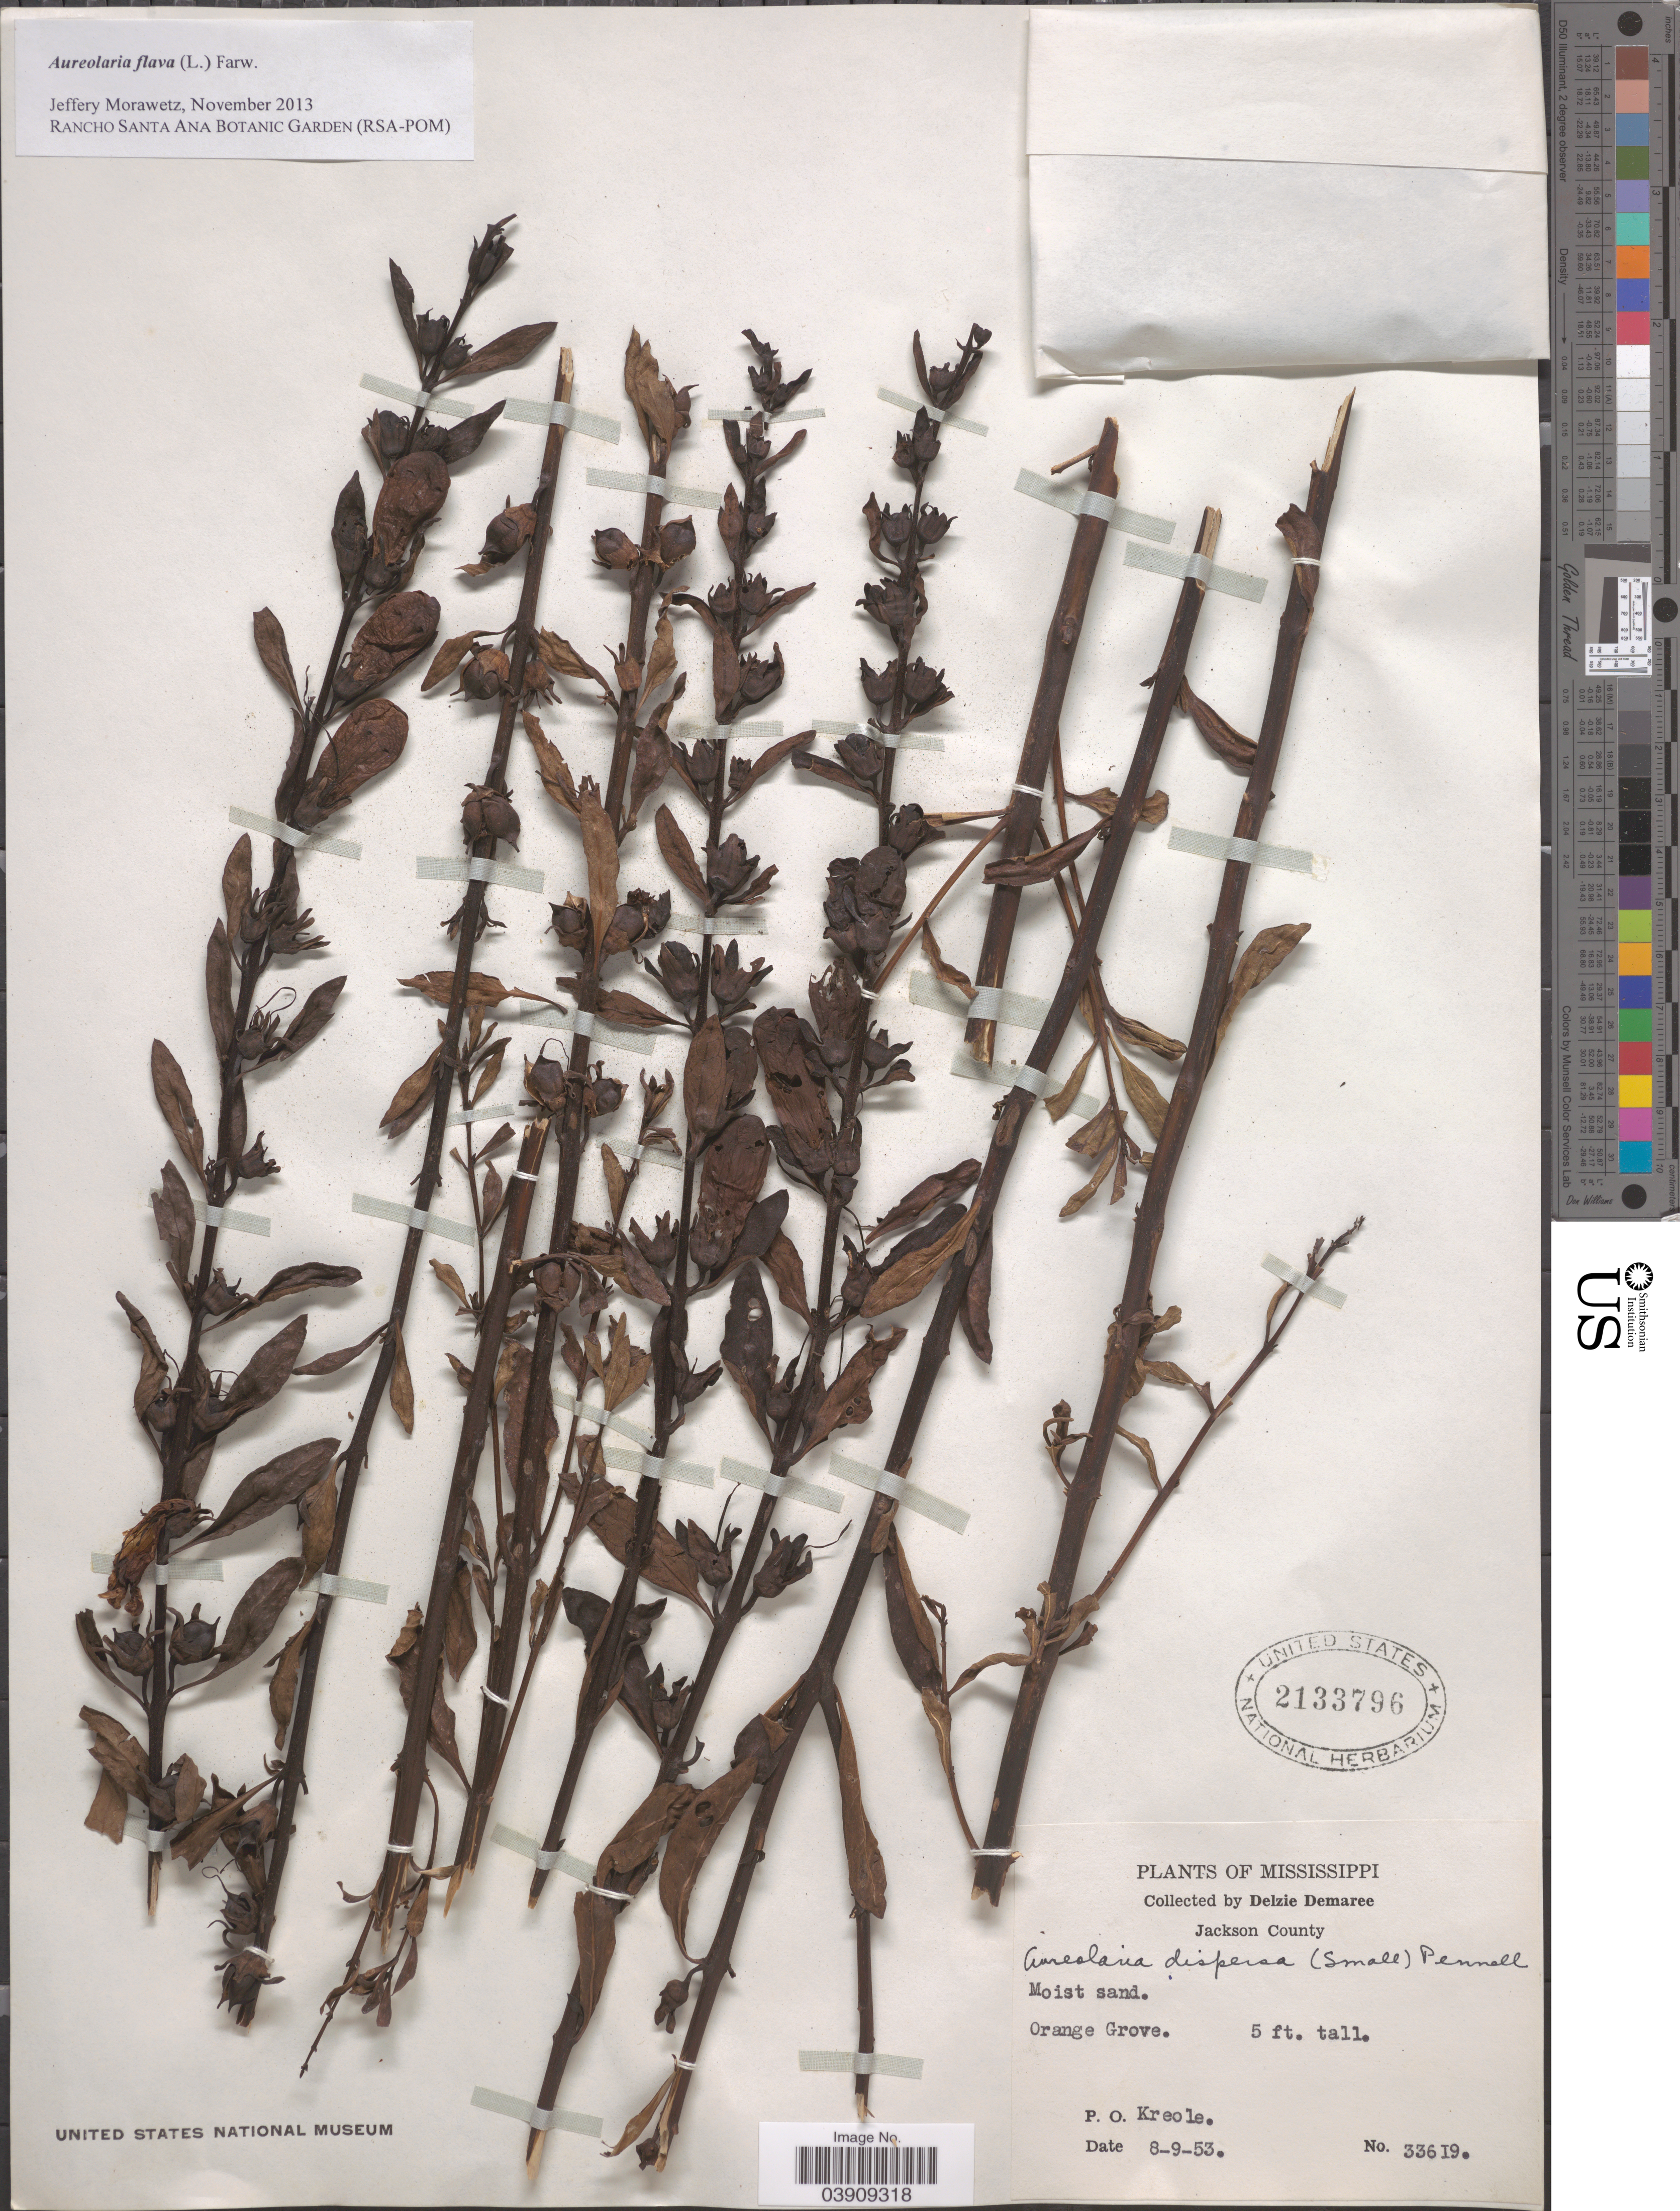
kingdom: Plantae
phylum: Tracheophyta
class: Magnoliopsida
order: Lamiales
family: Orobanchaceae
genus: Aureolaria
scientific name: Aureolaria flava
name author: (L.) Farw.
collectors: D. Demaree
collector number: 33619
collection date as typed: Transcribed d/m/y: 9/8/53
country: United States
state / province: Mississippi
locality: Jackson County. Orange Cove. P. O. Kreole.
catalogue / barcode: US 2133796